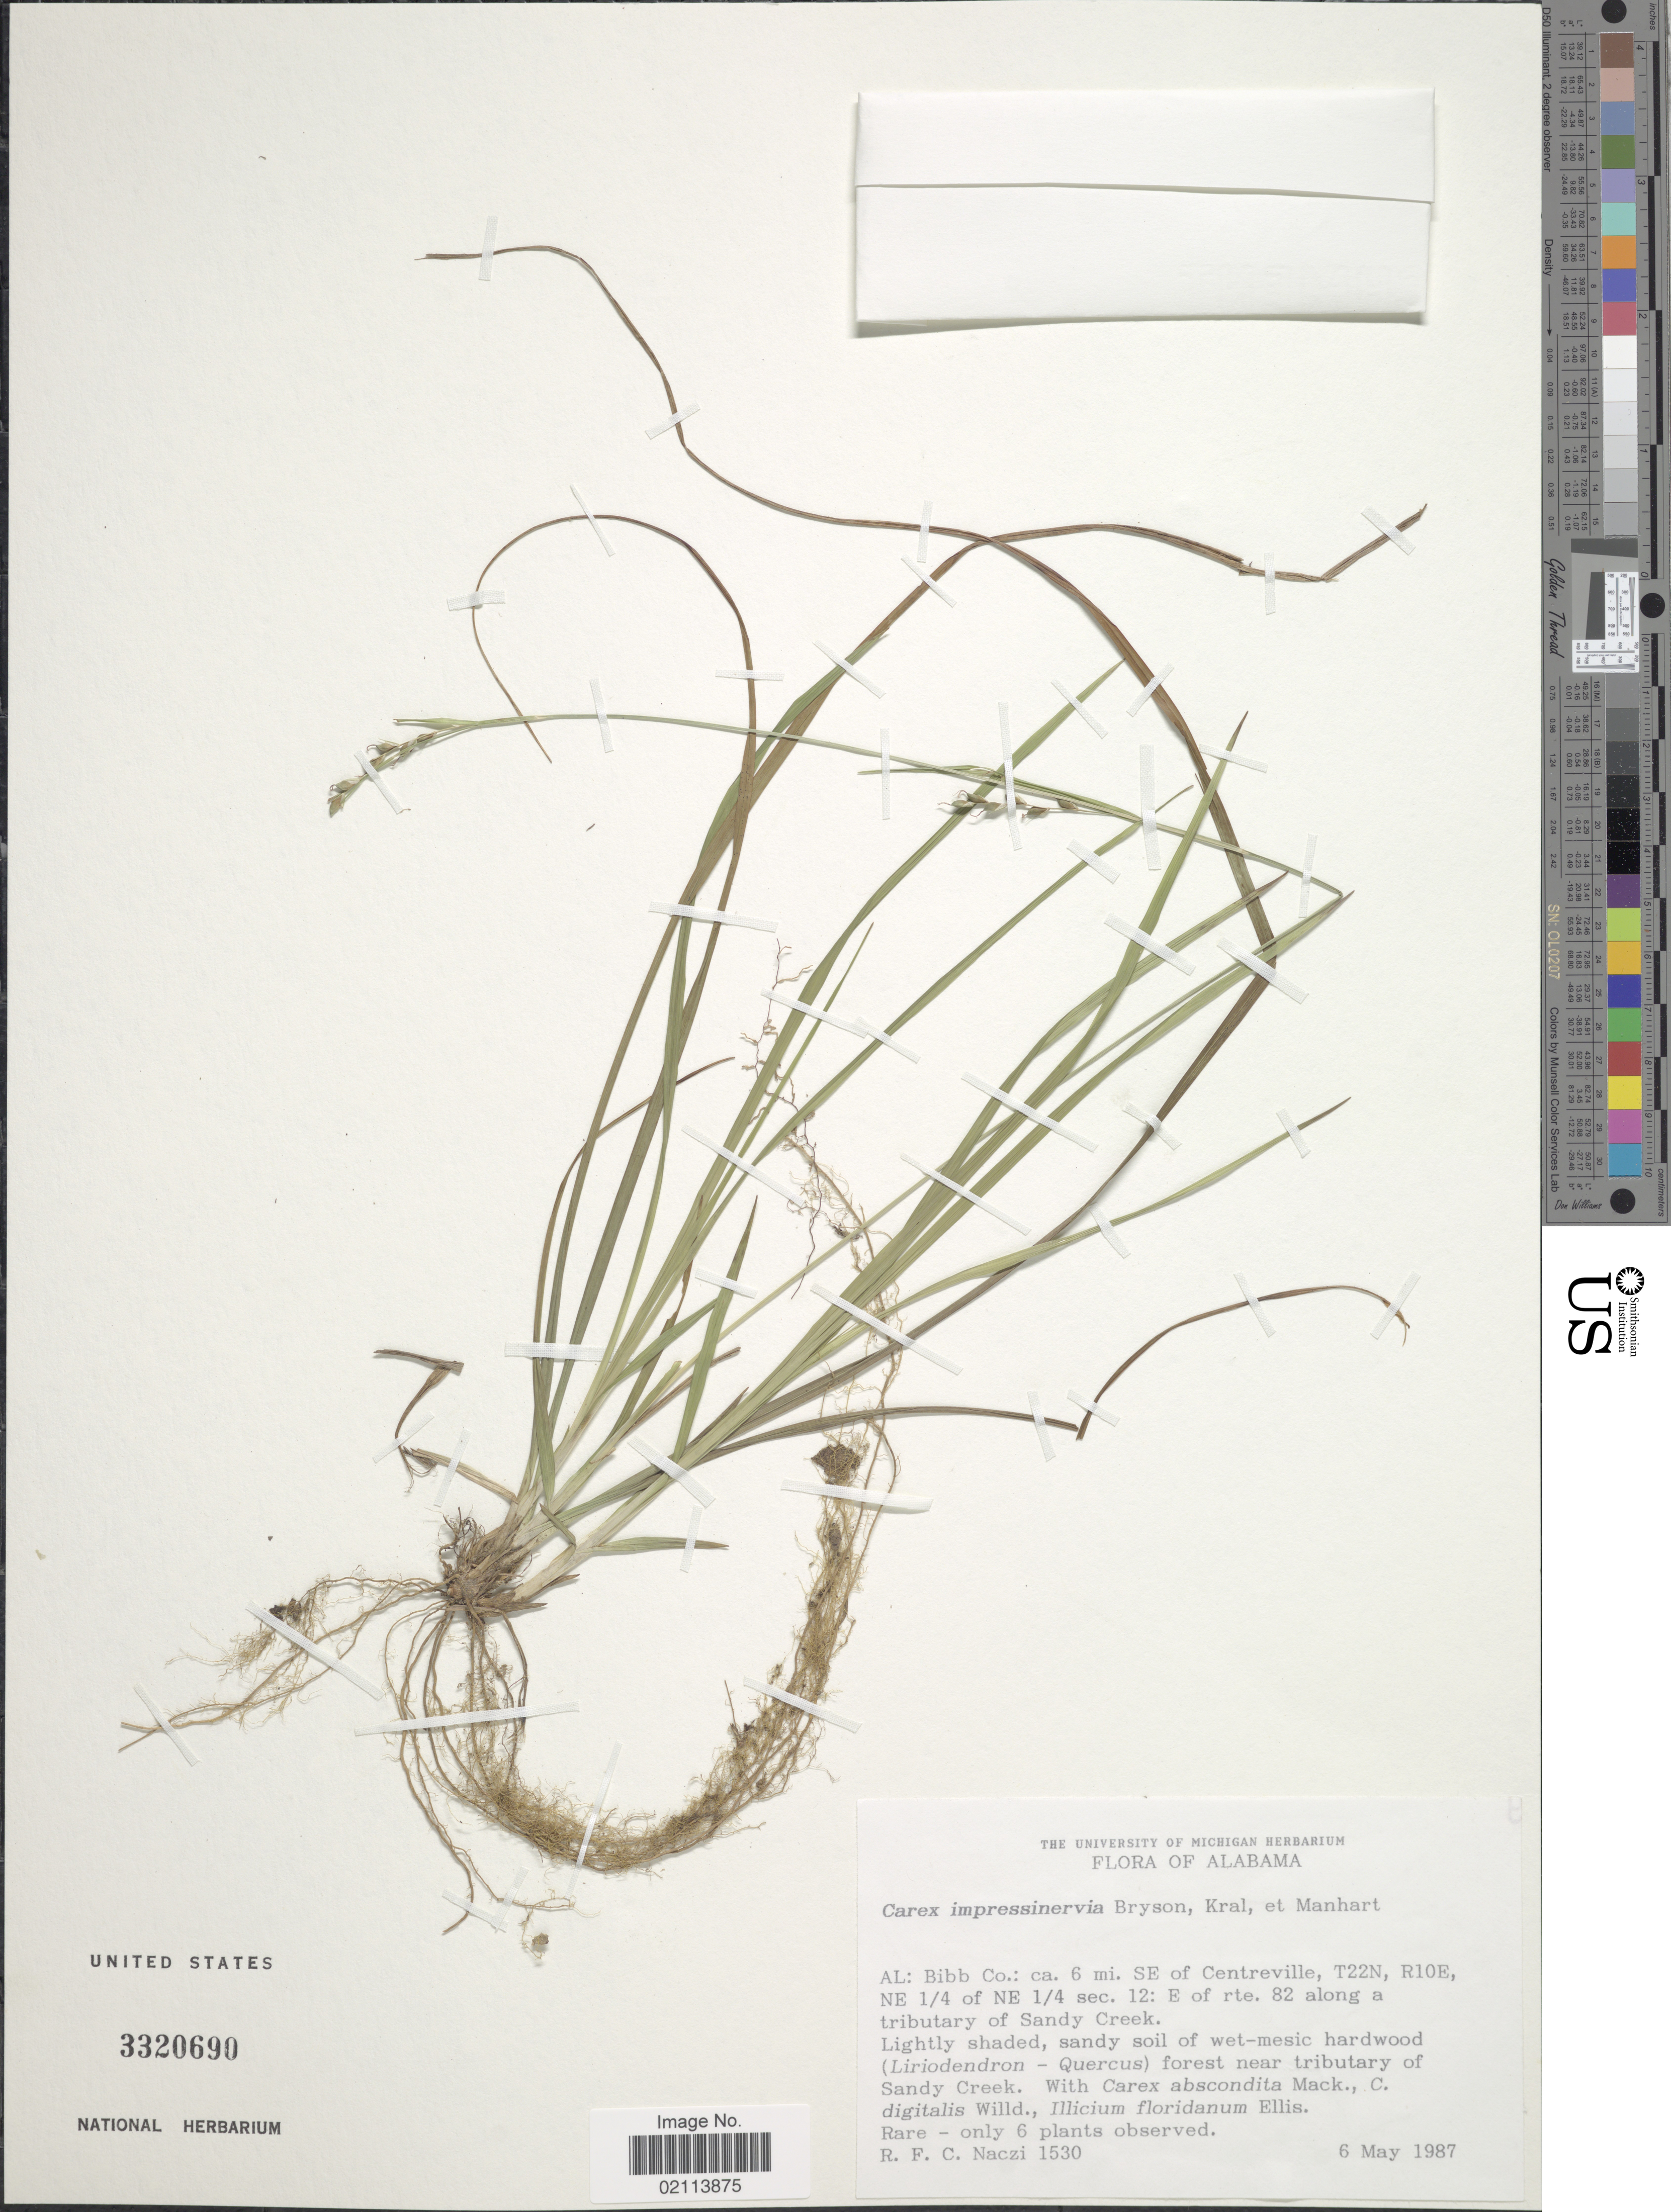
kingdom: Plantae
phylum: Tracheophyta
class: Liliopsida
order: Poales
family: Cyperaceae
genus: Carex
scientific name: Carex impressinervia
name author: Bryson et al.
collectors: R. F. C. Naczi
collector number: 1530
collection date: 1987-05-06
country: United States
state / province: Alabama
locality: Al: Bibb Co., 6 mi. SE of Centreville, T22N, R10E, NE ¼ of NE ¼ Sec. 12: E of rte. 82 along a tributary of Sandy Creek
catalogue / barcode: US 3320690